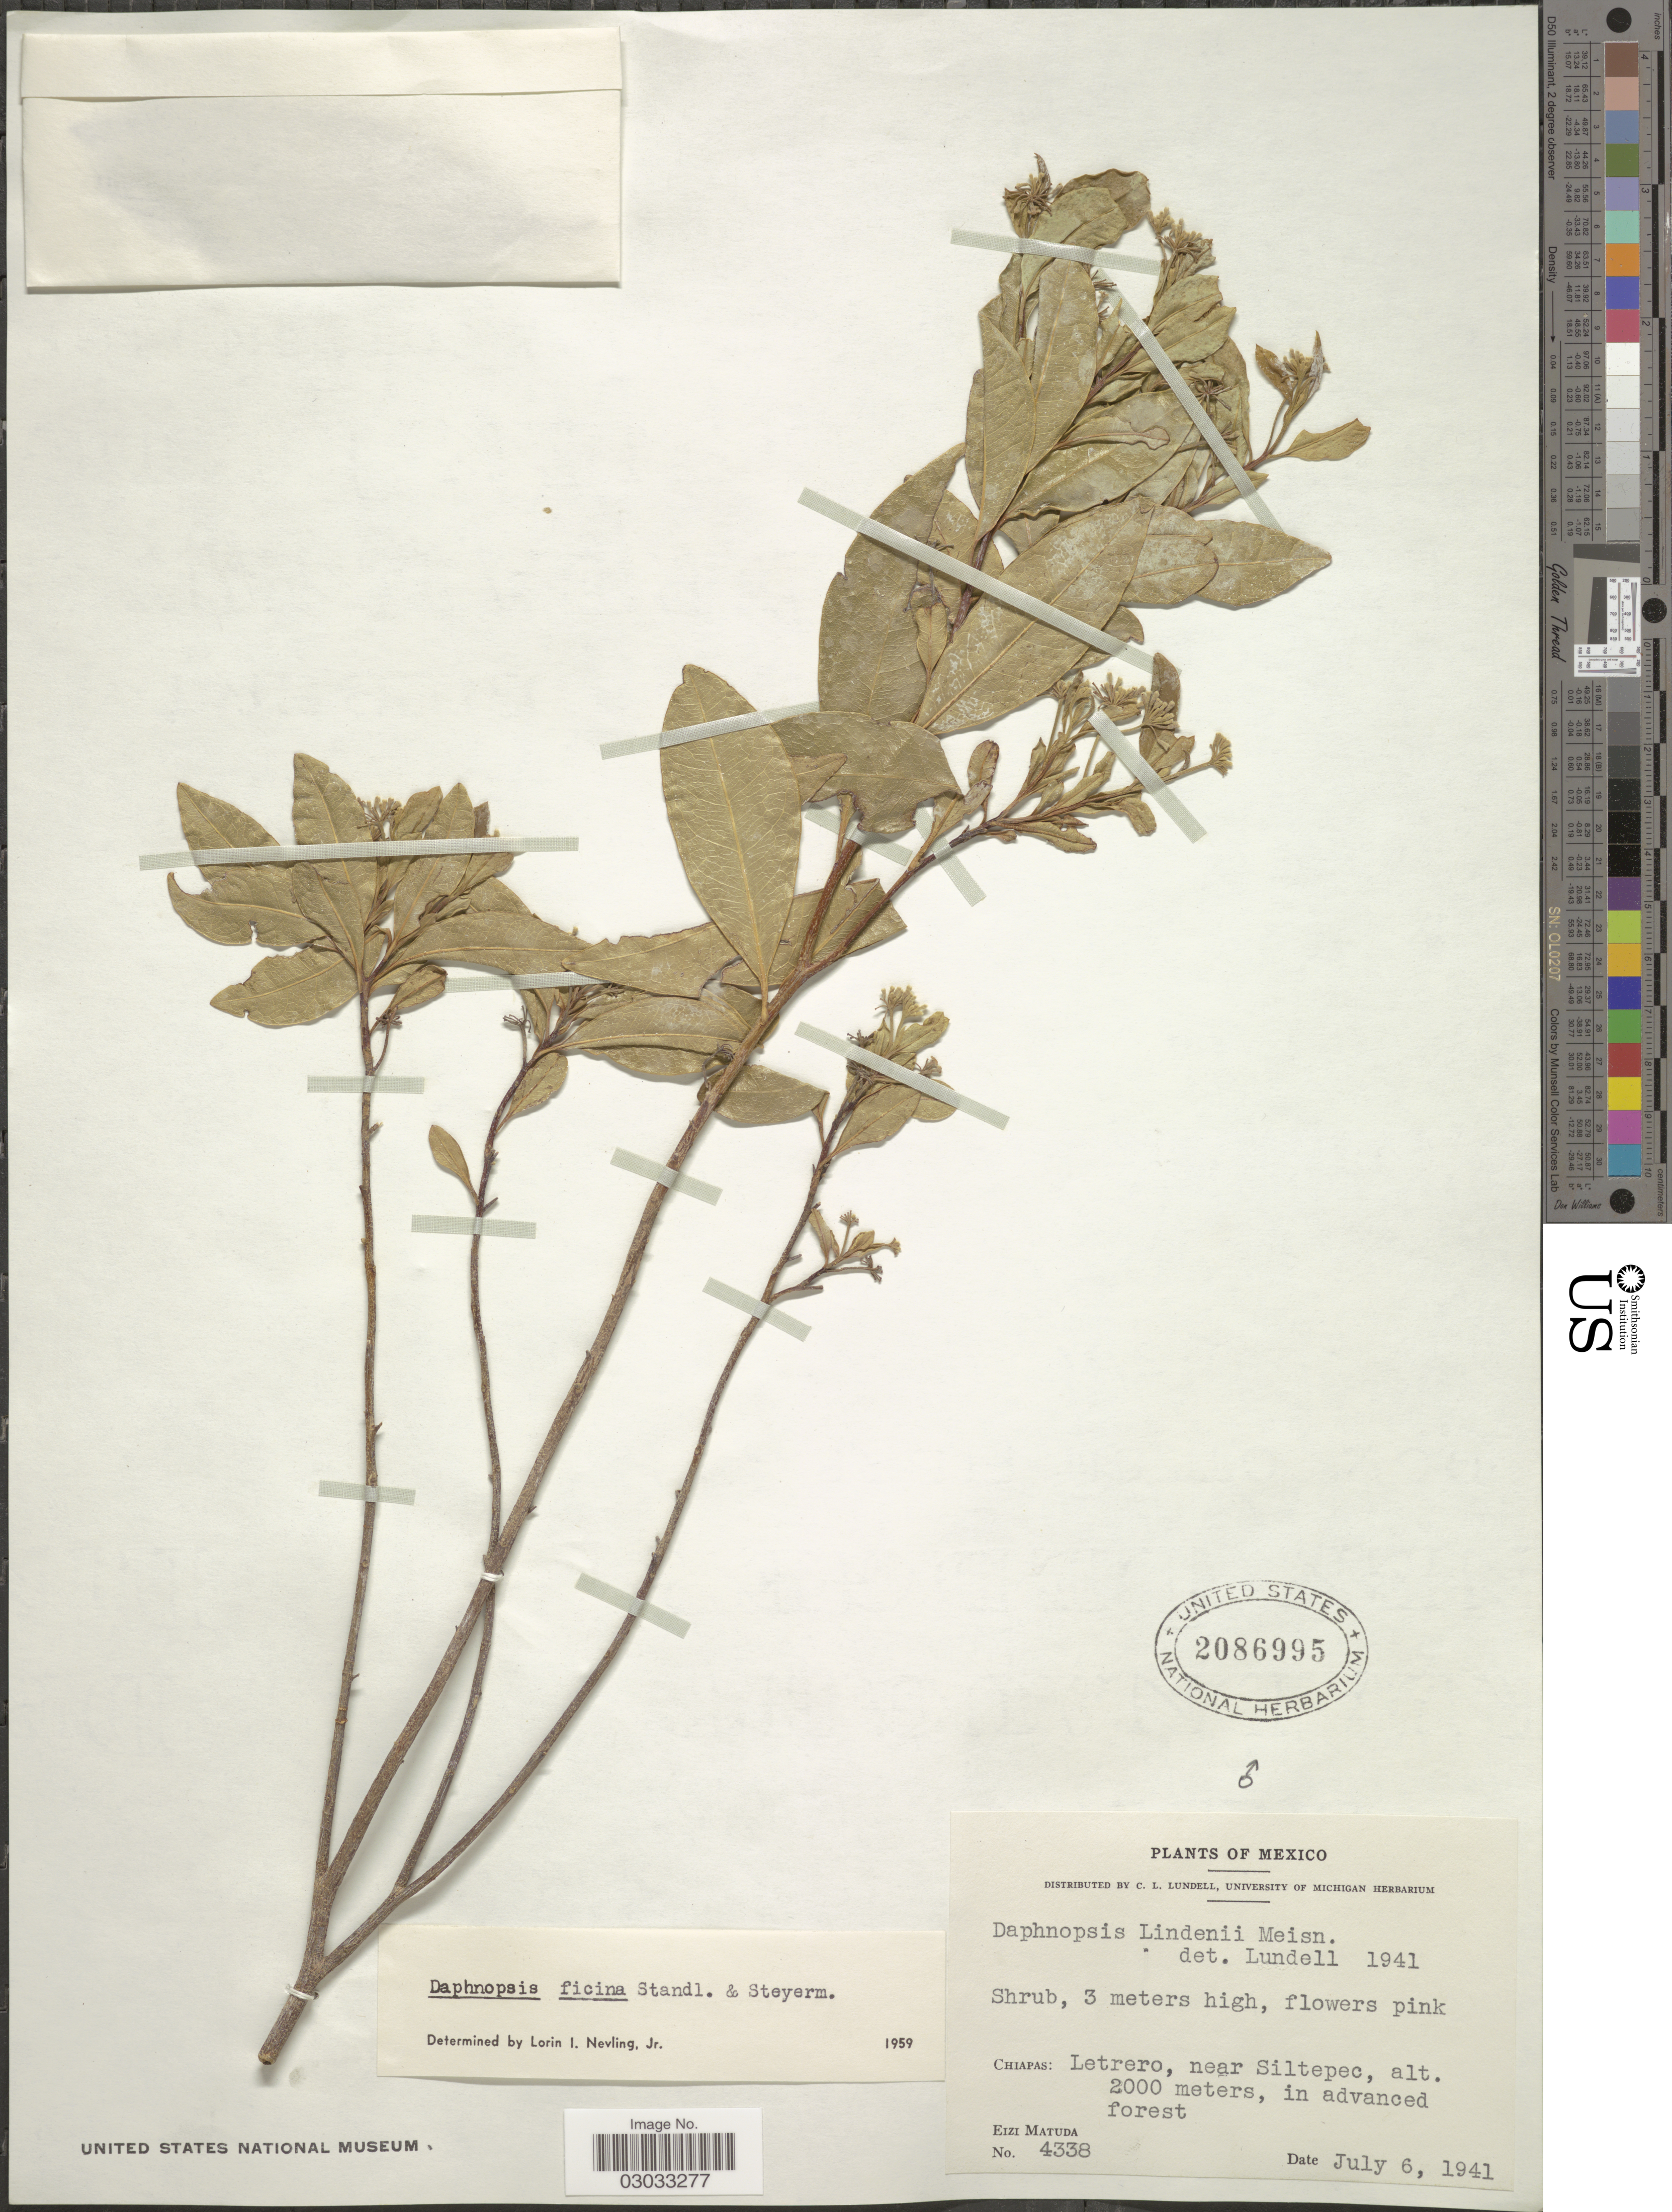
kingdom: Plantae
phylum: Tracheophyta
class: Magnoliopsida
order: Malvales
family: Thymelaeaceae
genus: Daphnopsis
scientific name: Daphnopsis ficina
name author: Standl. & Steyerm.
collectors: E. Matuda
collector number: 4338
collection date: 1941-07-06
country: Mexico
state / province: Chiapas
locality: Letrero, near Siltepec.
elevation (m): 2000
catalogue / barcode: US 2086995